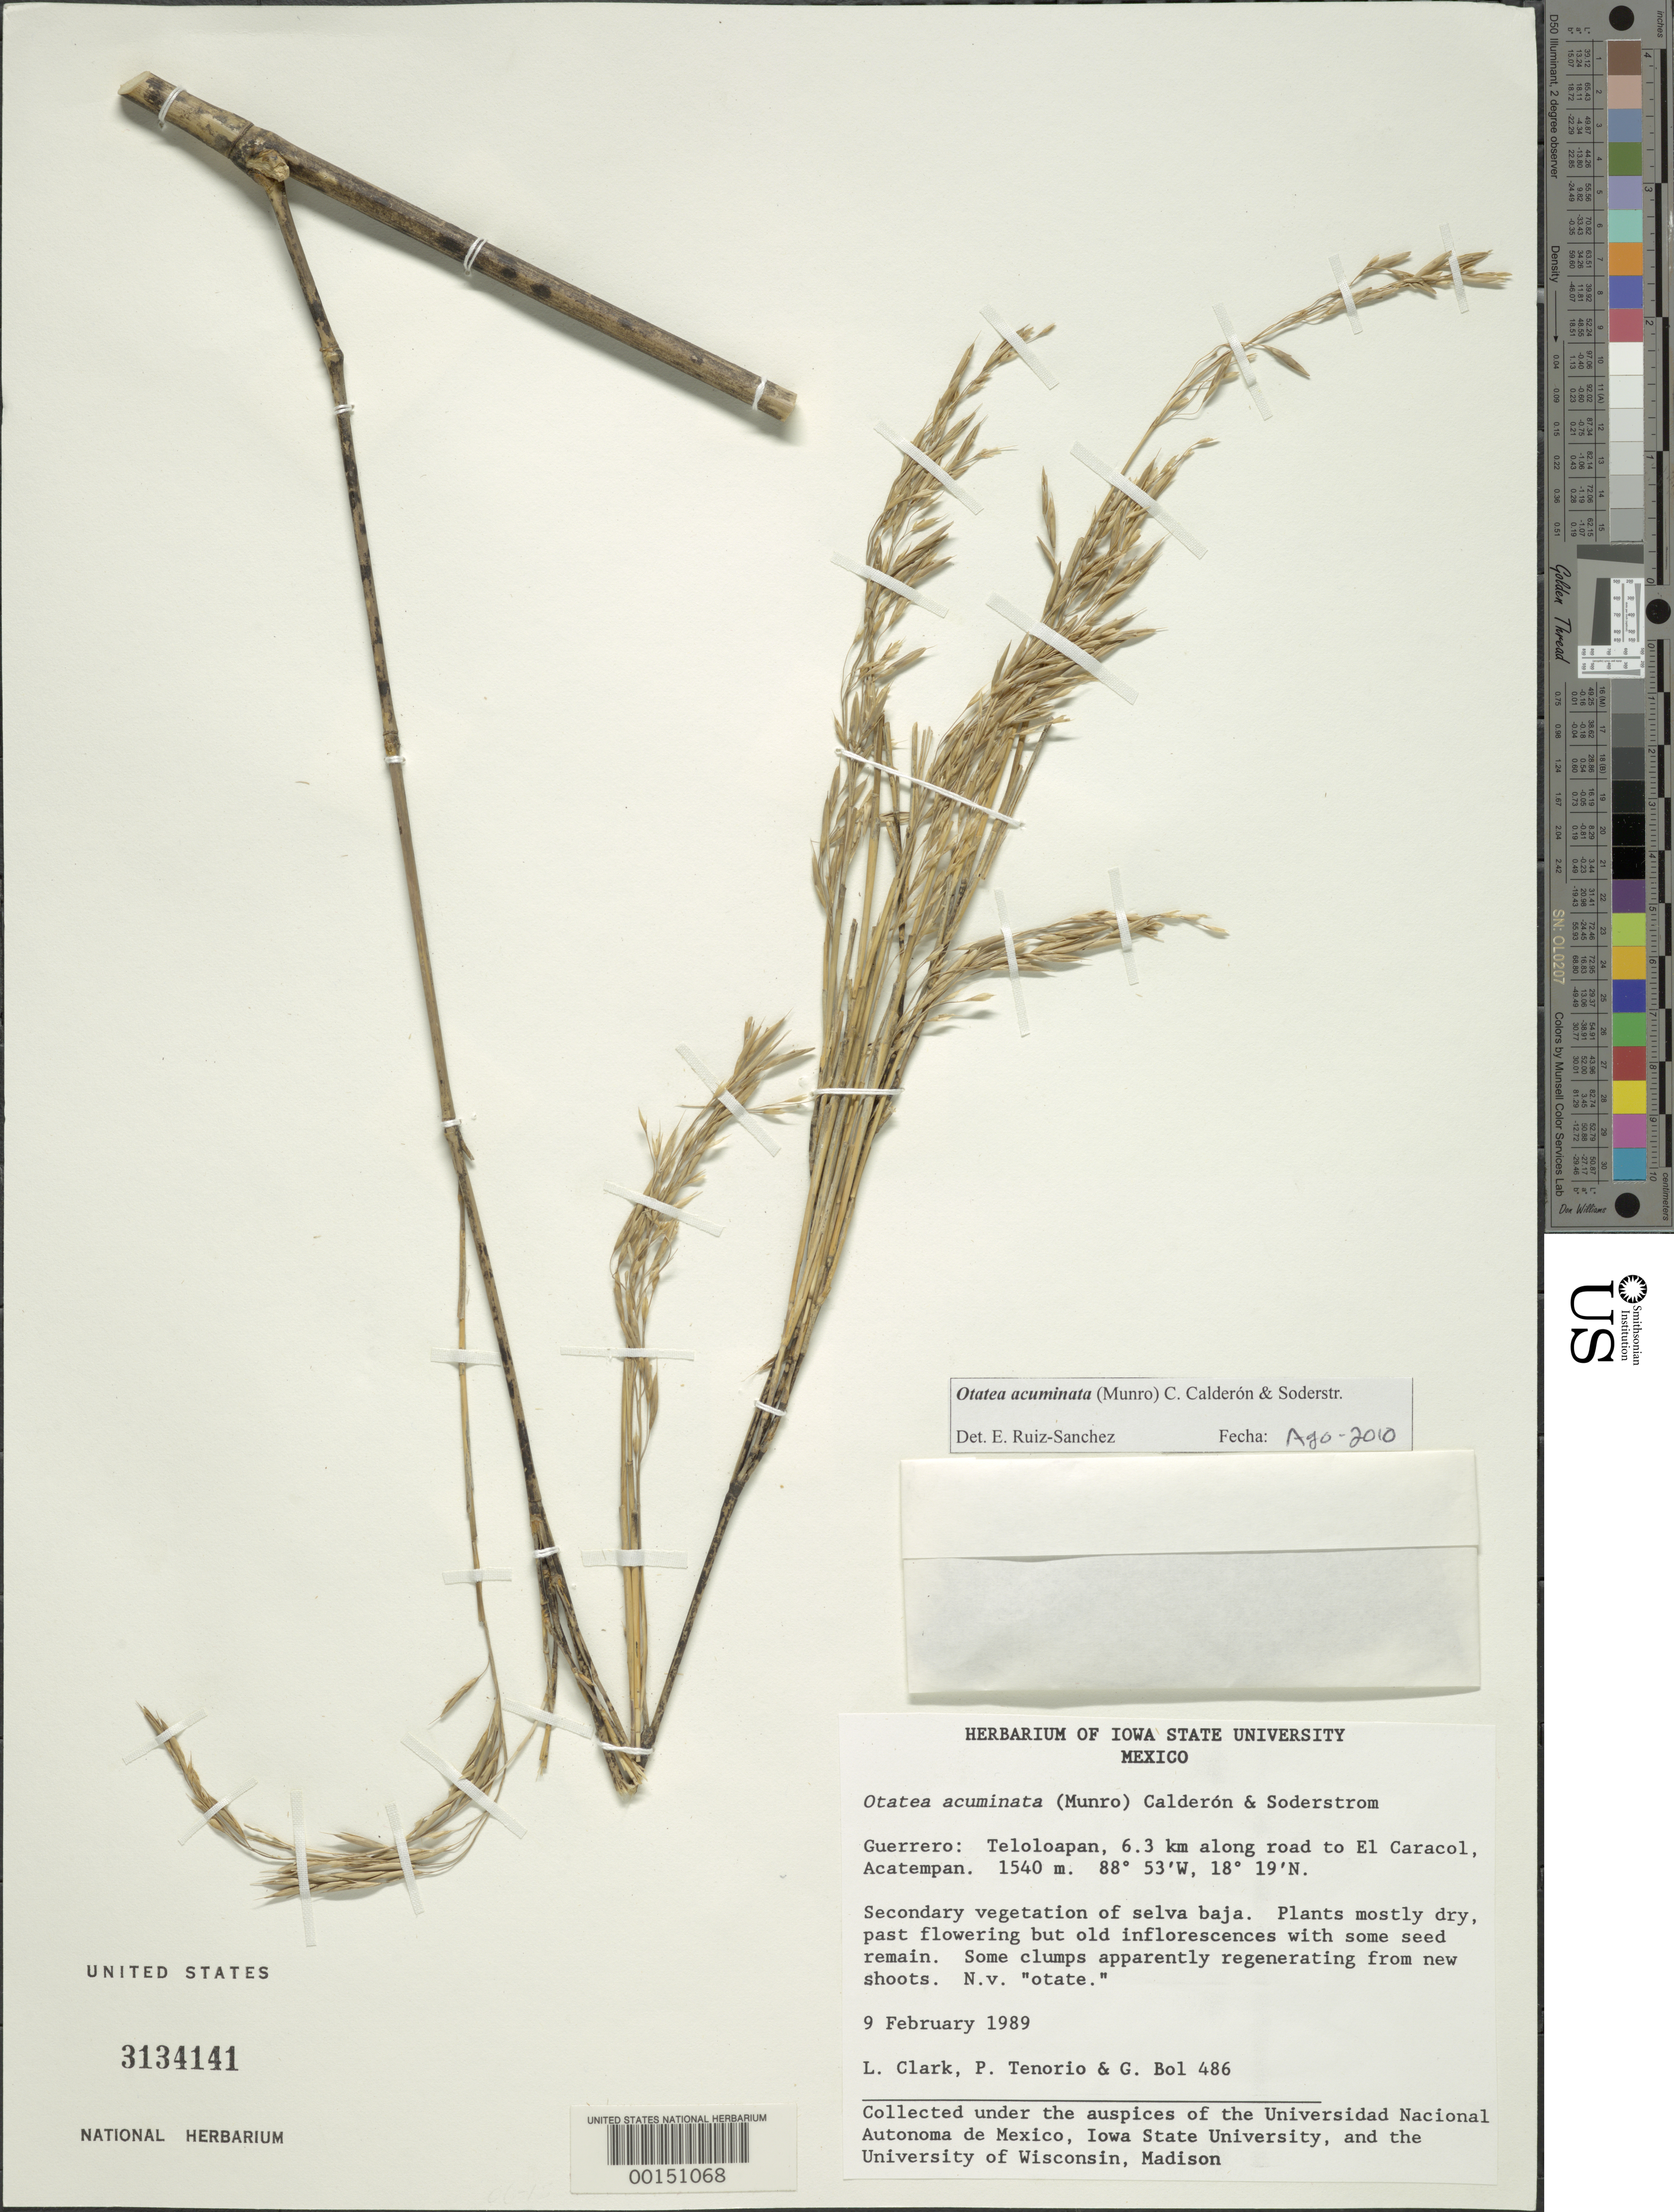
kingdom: Plantae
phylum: Tracheophyta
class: Liliopsida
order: Poales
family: Poaceae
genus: Otatea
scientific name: Otatea acuminata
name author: (Munro) C. E. Calderón & Soderstr.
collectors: L. G. Clark, P. Tenorio L. & G. Bol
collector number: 486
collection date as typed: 09 Feb 1989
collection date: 1989-02-09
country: Mexico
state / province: Guerrero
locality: Telolopan, 6.3 km along rd to El Caracol, Acatempan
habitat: Secondary vegatation of selva baja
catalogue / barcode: US 3134141